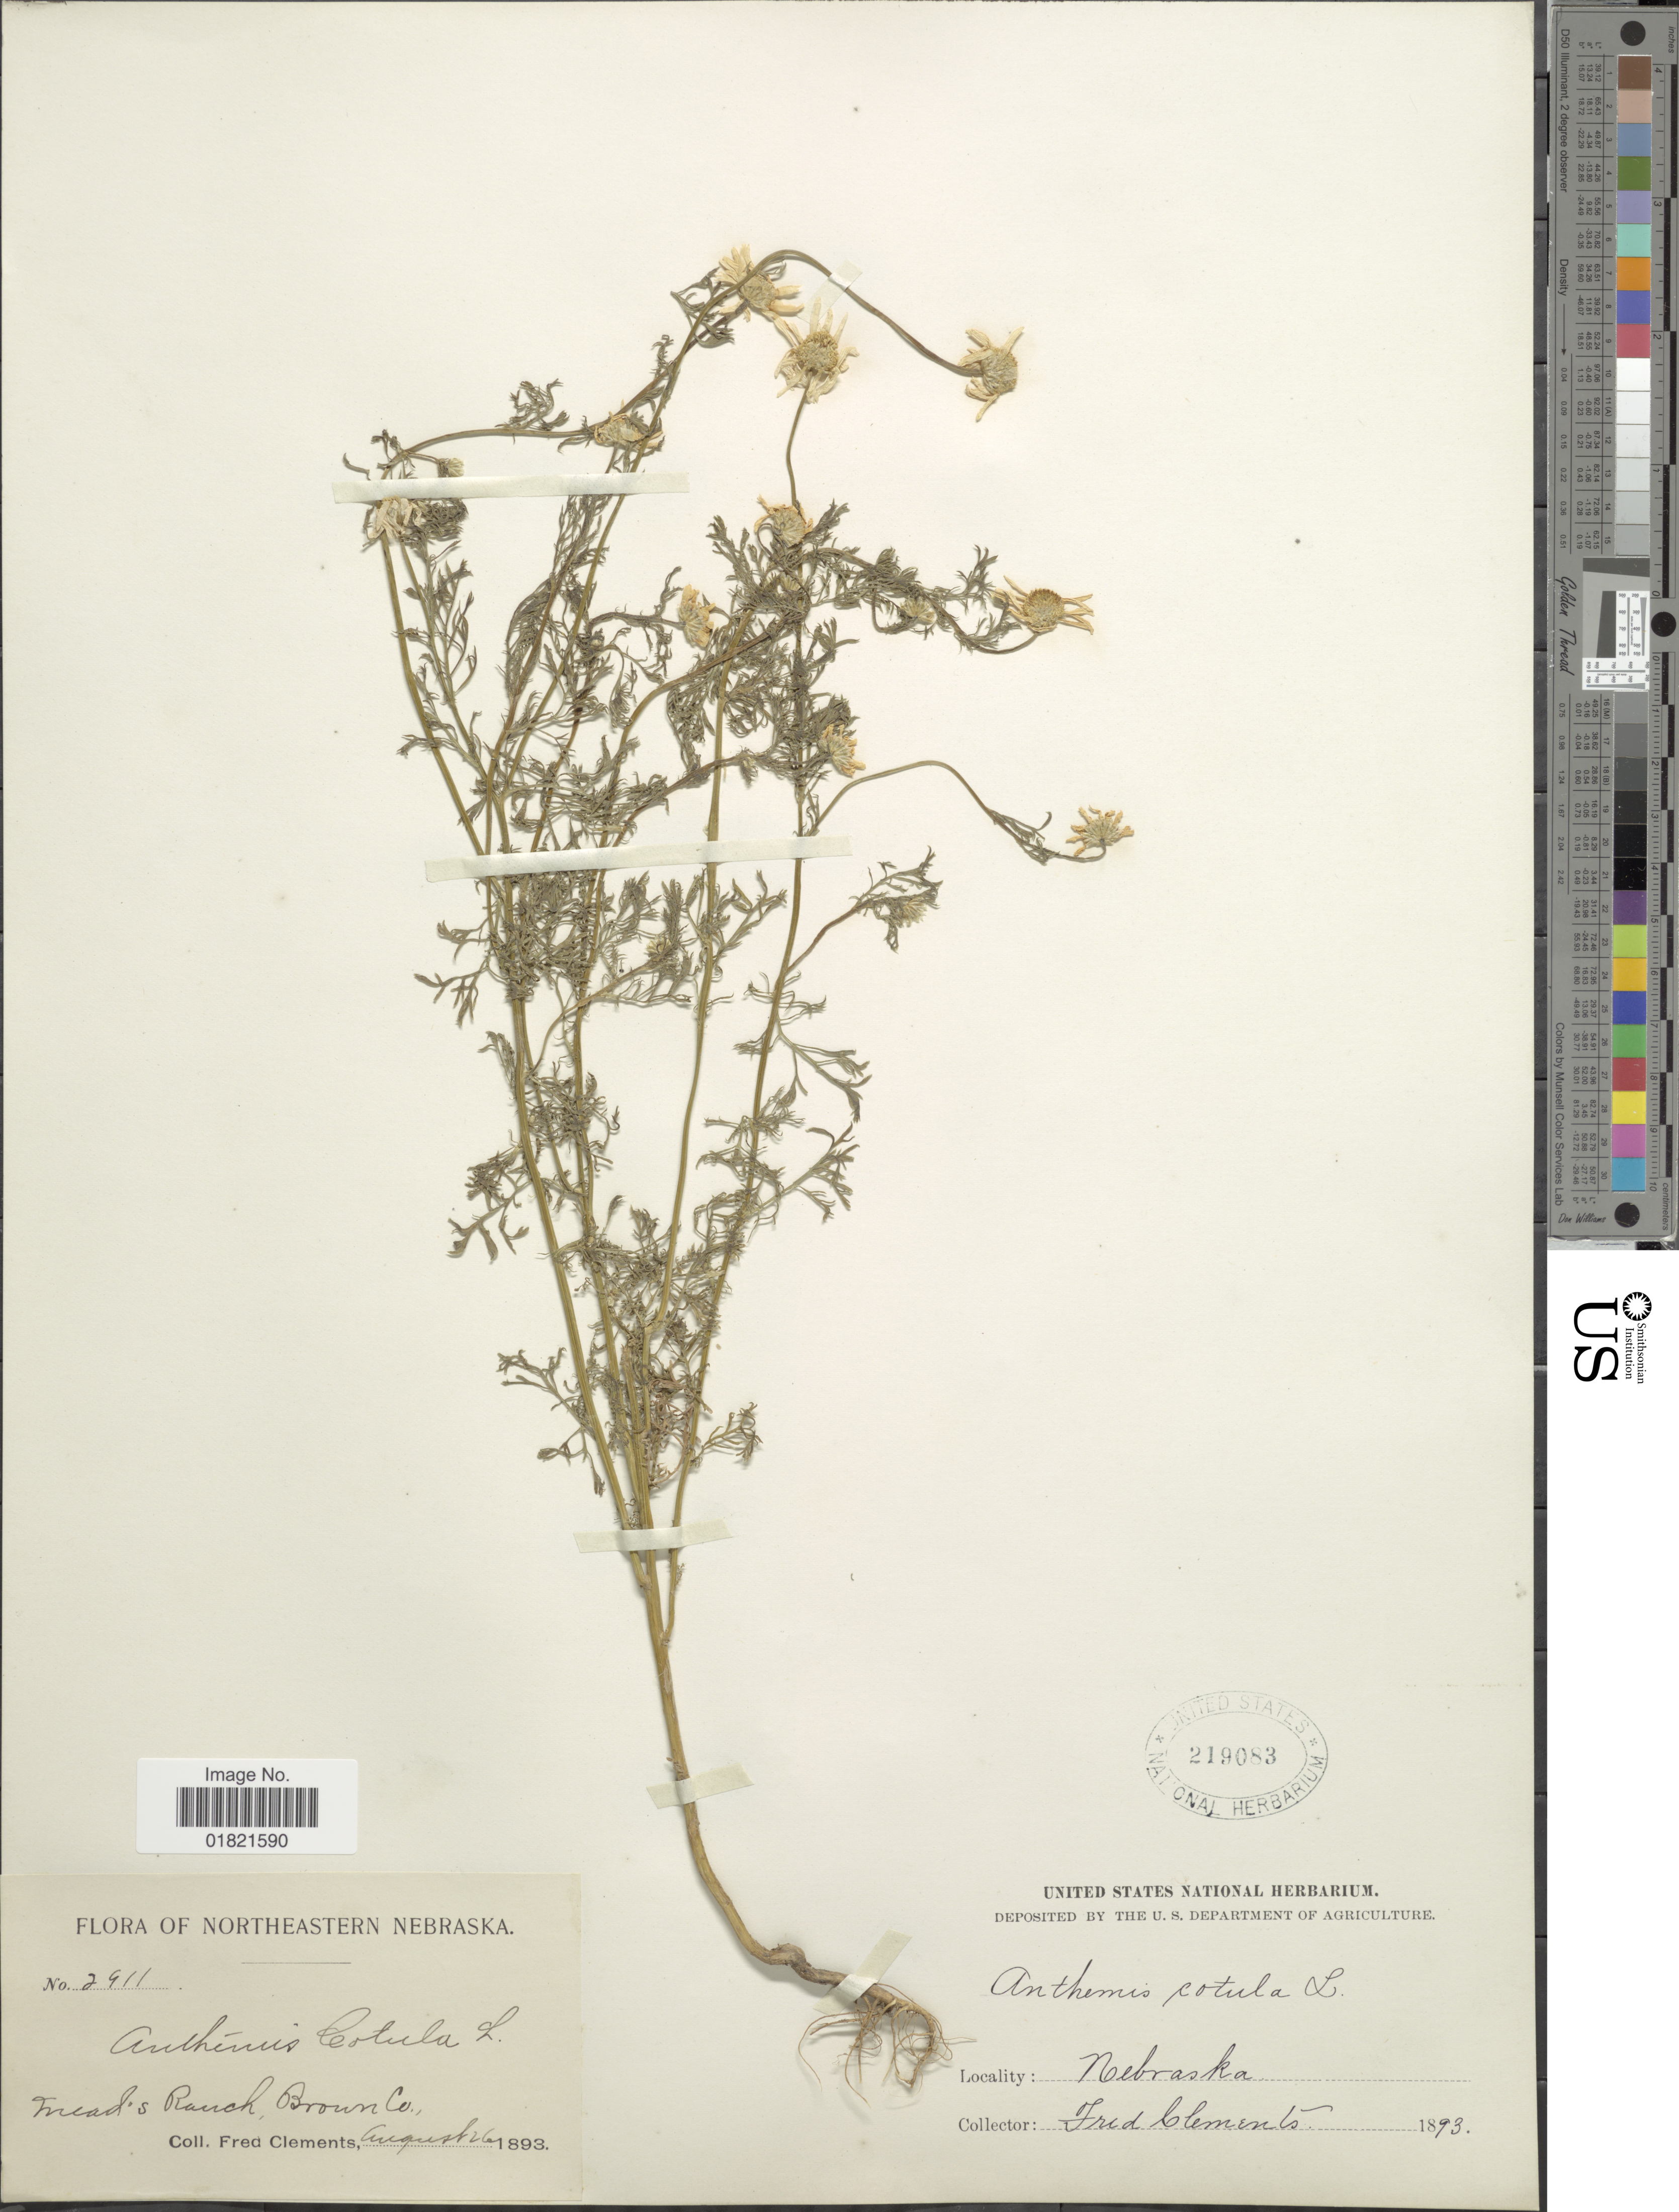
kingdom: Plantae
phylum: Tracheophyta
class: Magnoliopsida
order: Asterales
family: Asteraceae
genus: Anthemis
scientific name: Anthemis cotula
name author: L.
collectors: F. Clements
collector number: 2911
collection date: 1893-08-26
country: United States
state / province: Nebraska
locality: Northeastern Nebraska, Mead's Ranch, Brown Co.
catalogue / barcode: US 219083